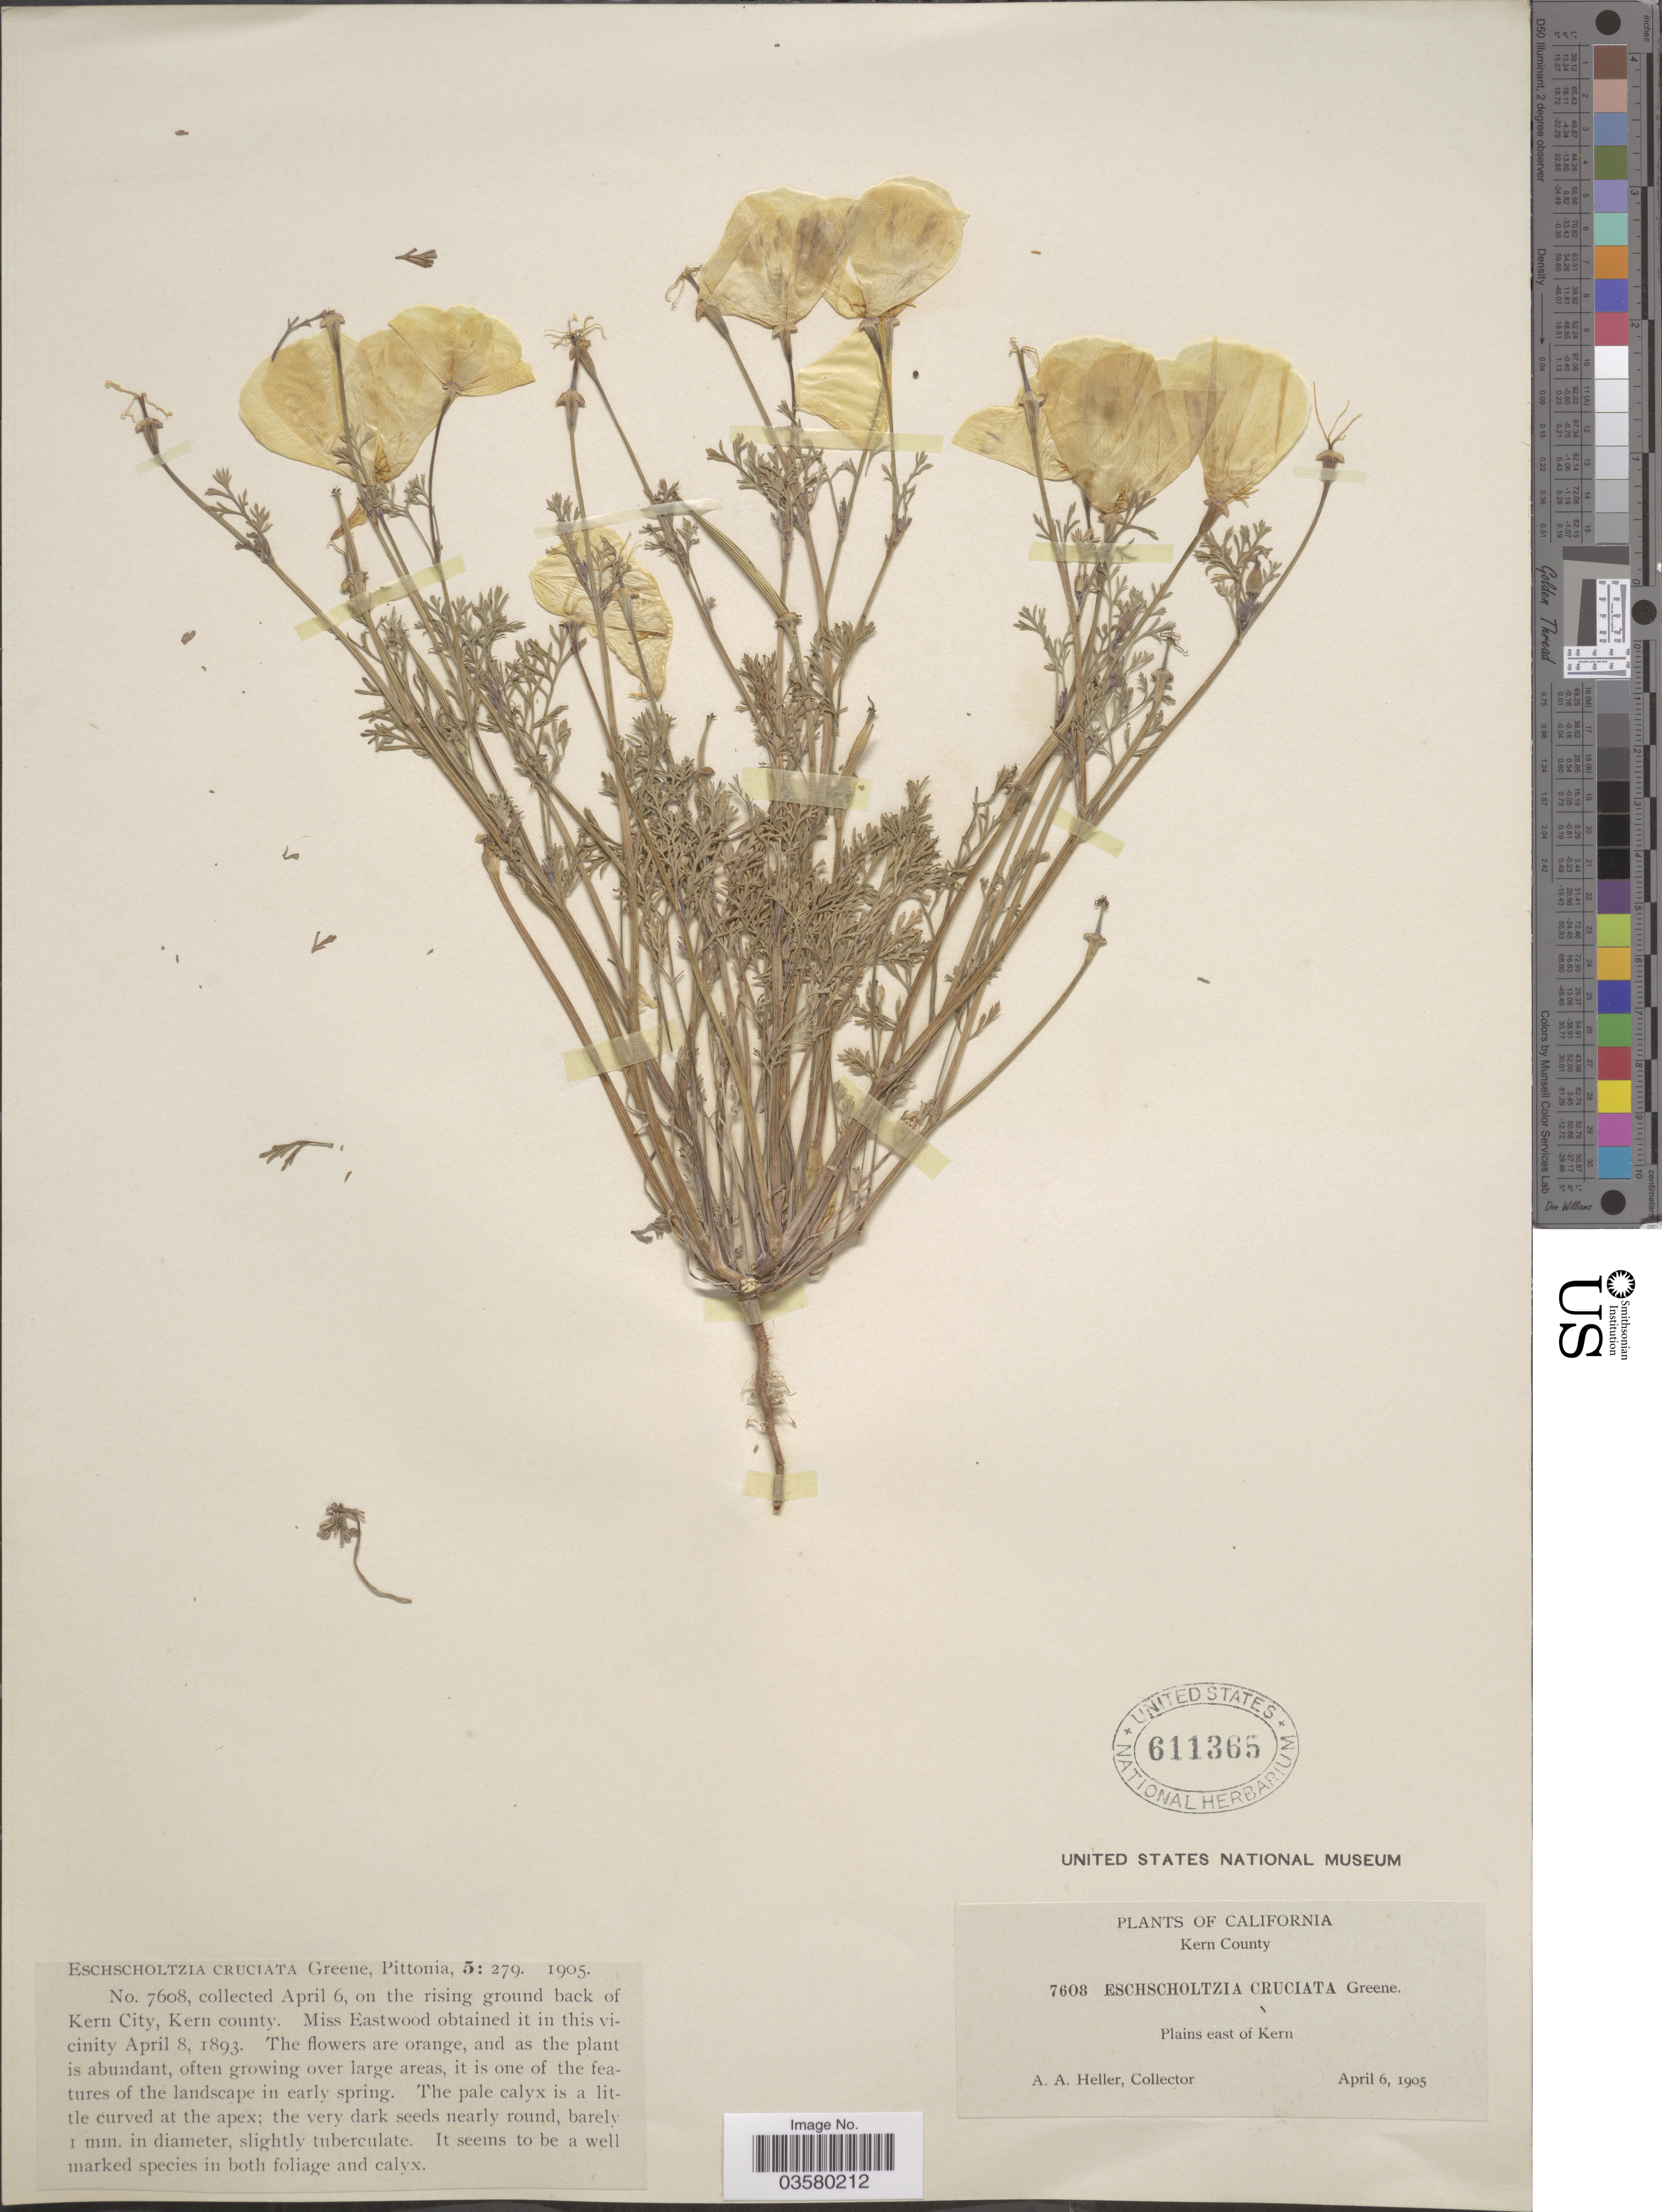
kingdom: Plantae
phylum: Tracheophyta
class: Magnoliopsida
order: Ranunculales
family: Papaveraceae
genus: Eschscholzia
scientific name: Eschscholzia californica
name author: Cham.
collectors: A. A. Heller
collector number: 7608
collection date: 1905-04-06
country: United States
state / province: California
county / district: Kern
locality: Back of Kern City, Kern county. Plains east of Kern.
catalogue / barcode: US 611365